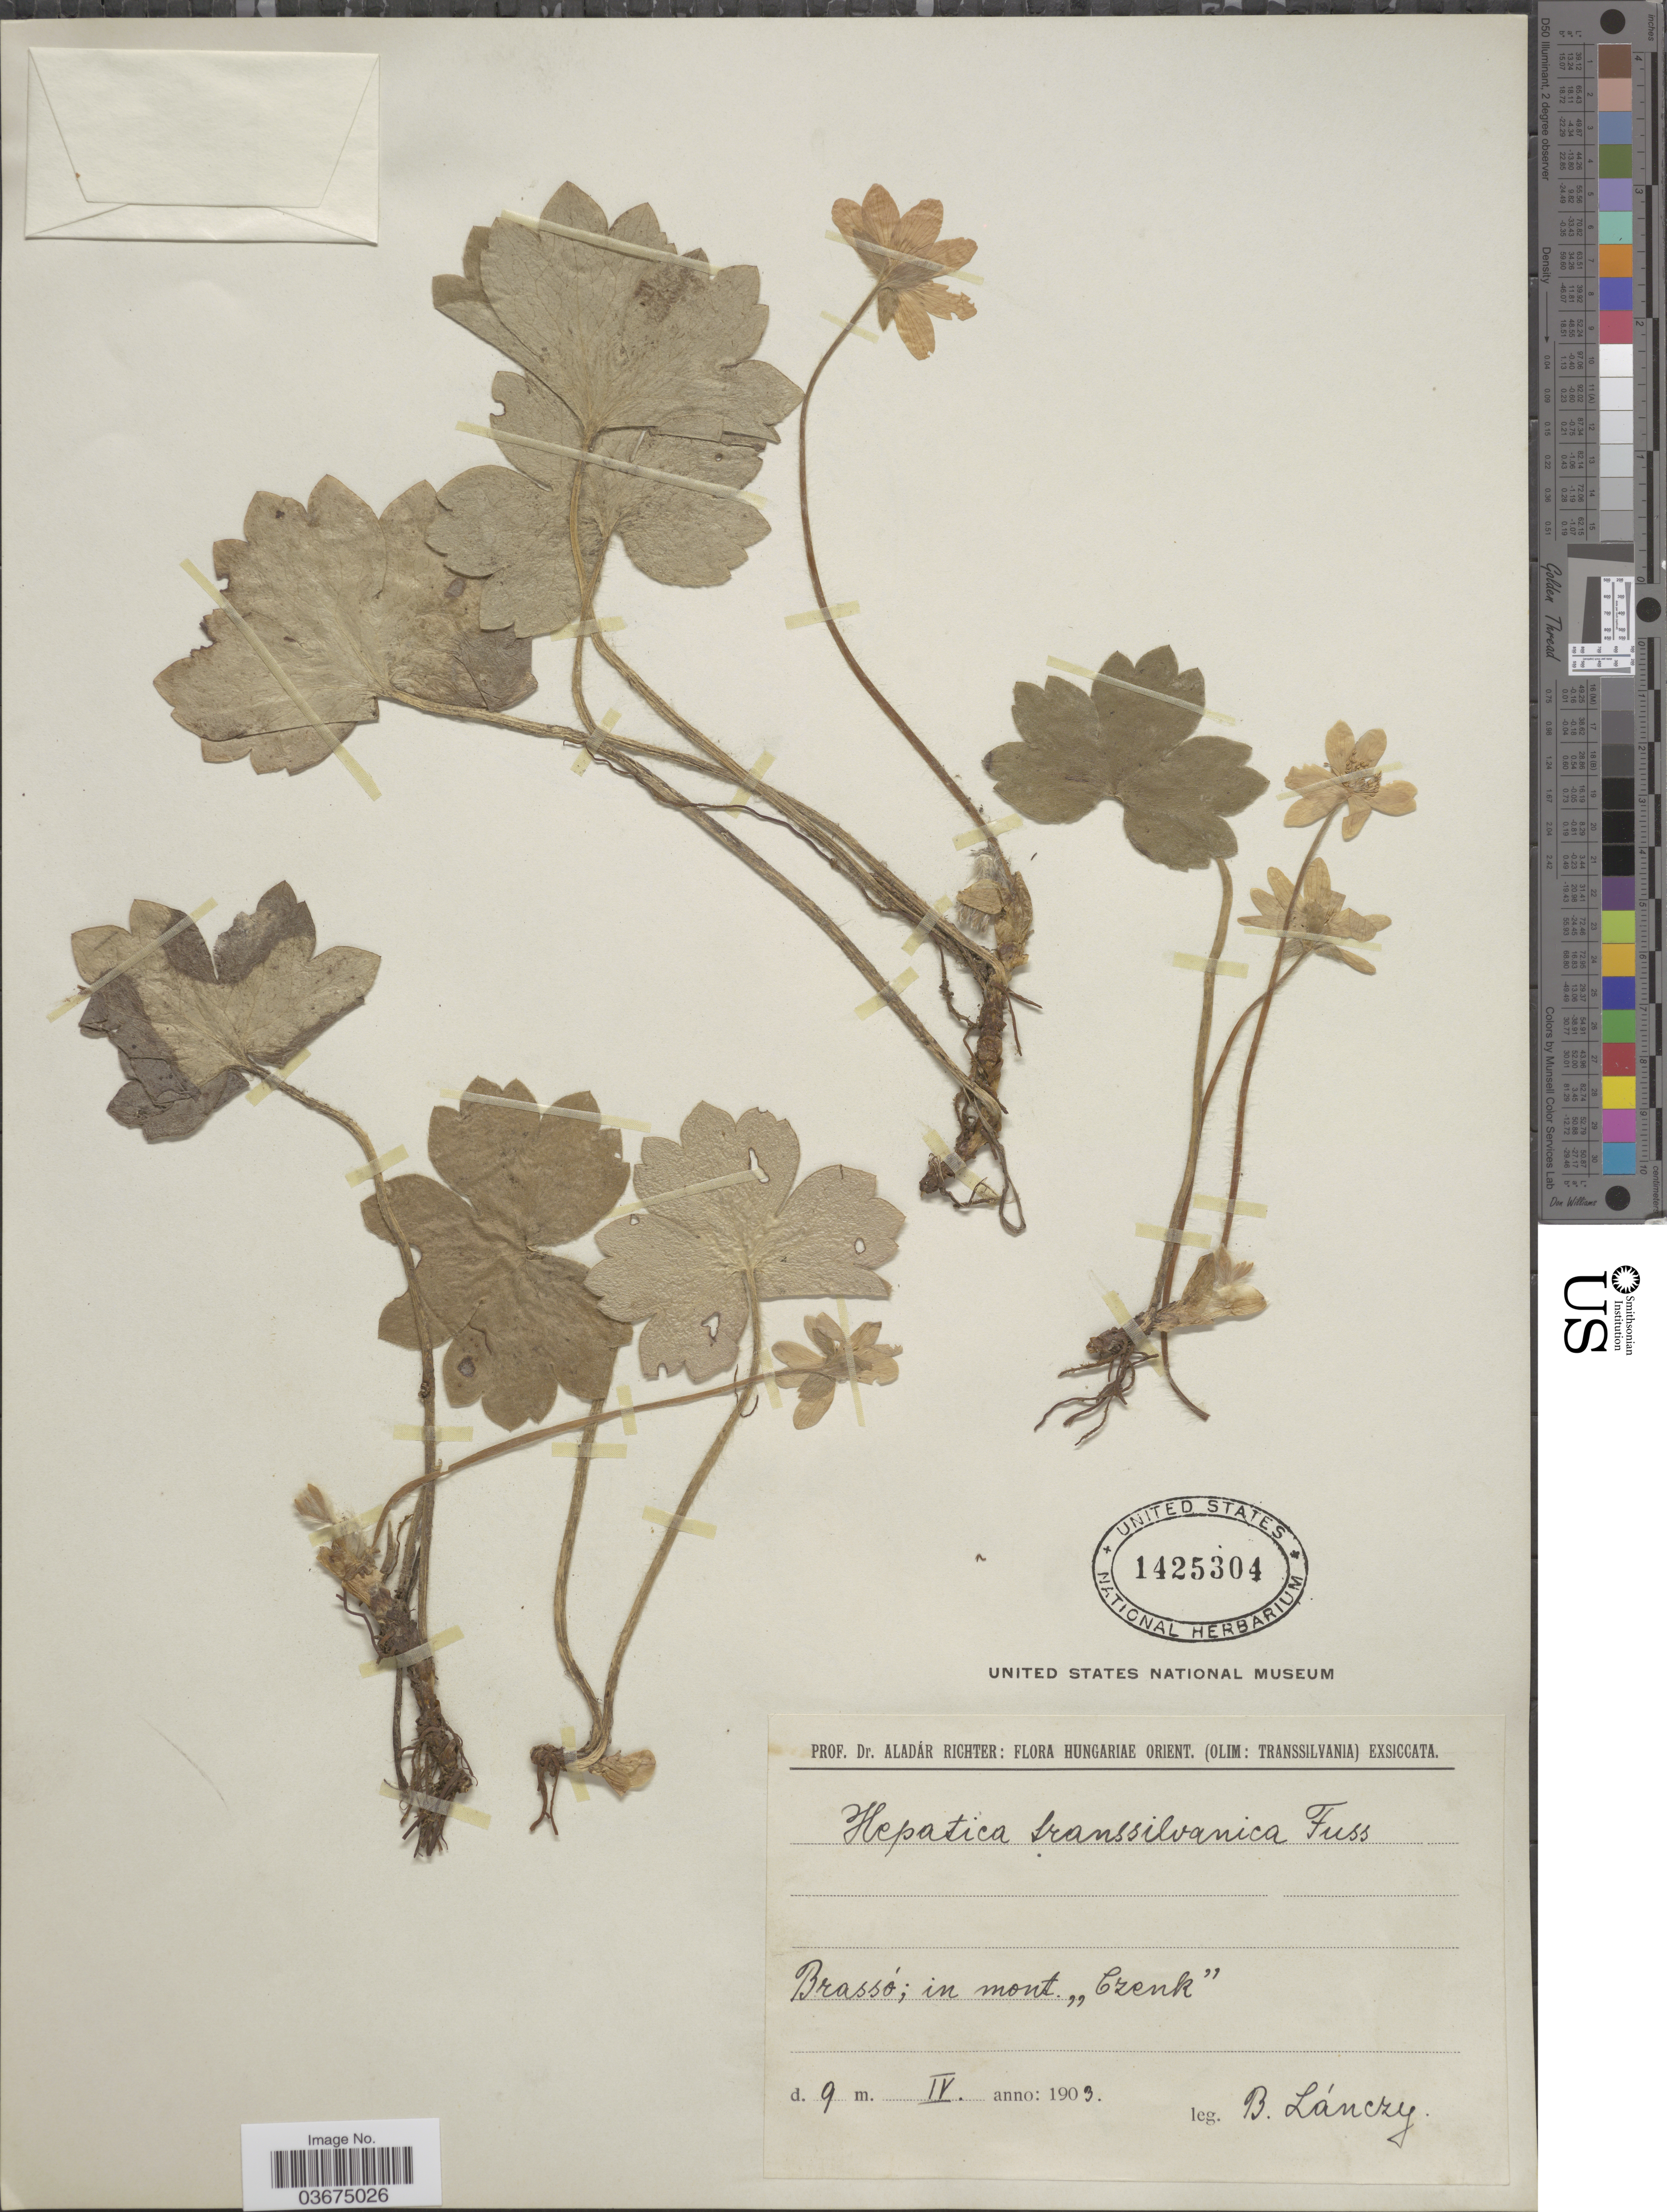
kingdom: Plantae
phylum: Tracheophyta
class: Magnoliopsida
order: Ranunculales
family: Ranunculaceae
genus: Hepatica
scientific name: Hepatica transsilvanica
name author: Fuss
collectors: B. Lánczy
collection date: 1903-04-09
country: Hungary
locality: Hungariae Orient. (Olim: Transsilvania). Brassó; in mont. "Czenk".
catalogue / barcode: US 1425304